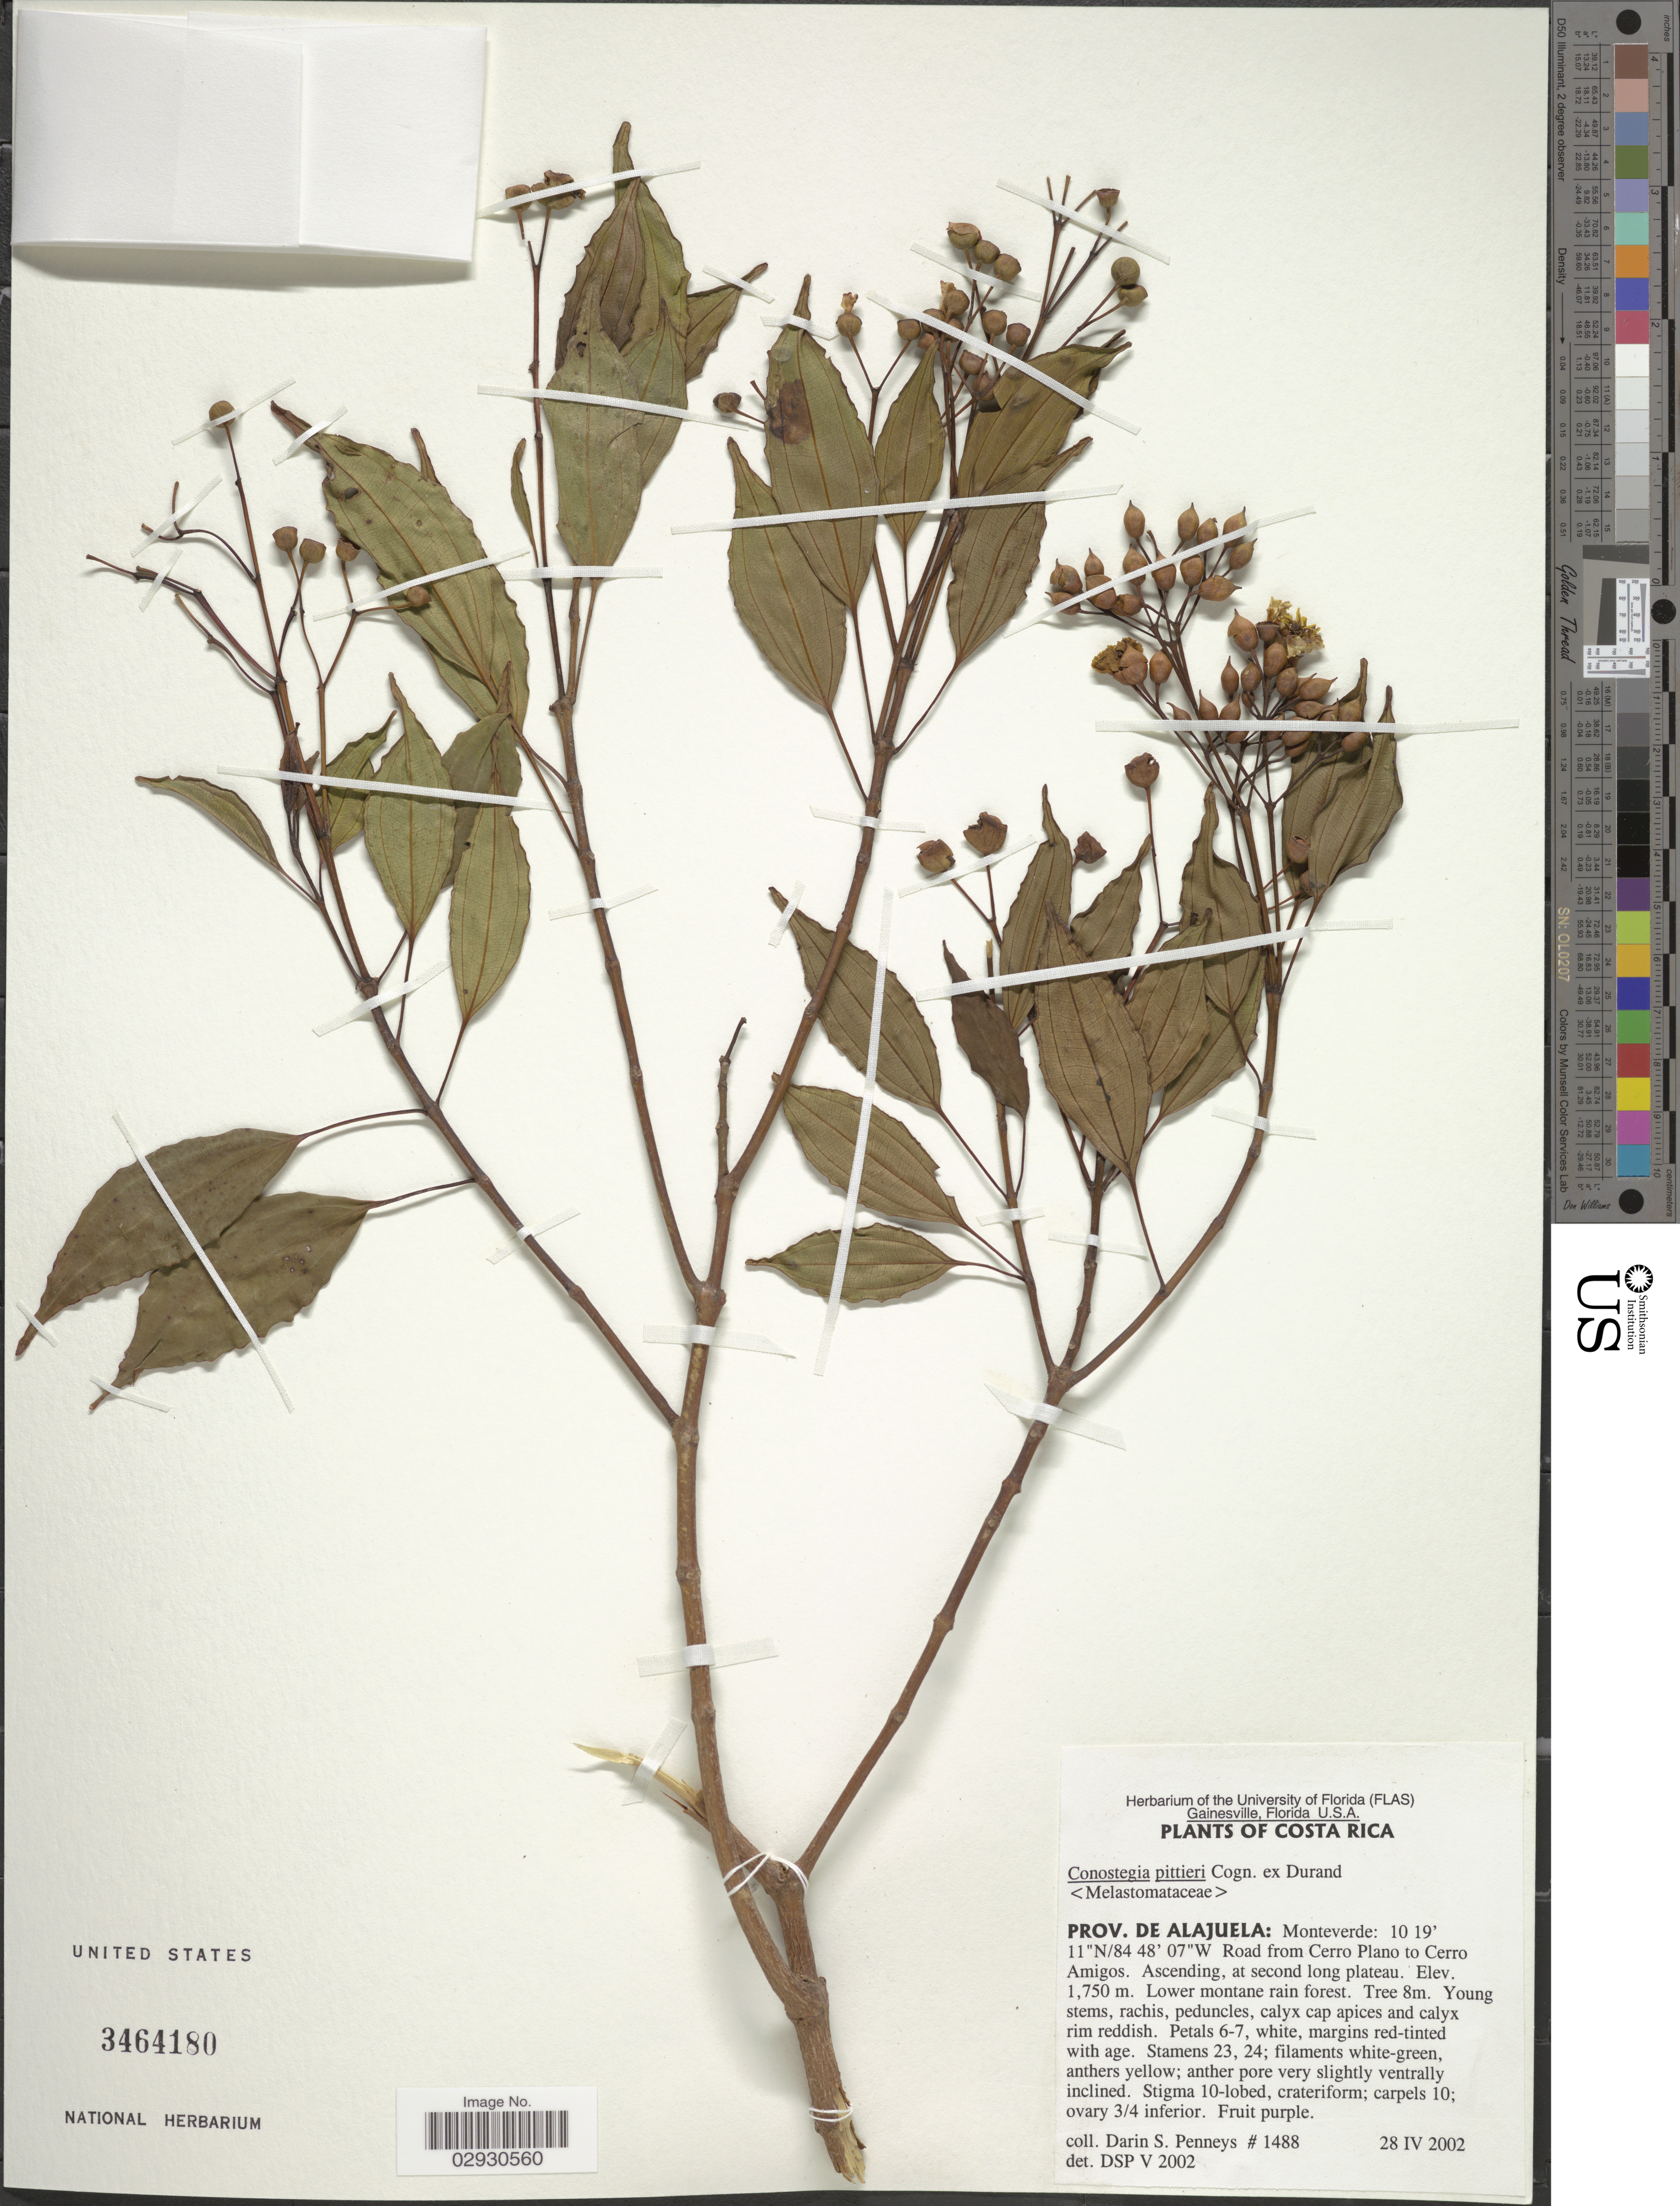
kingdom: Plantae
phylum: Tracheophyta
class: Magnoliopsida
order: Myrtales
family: Melastomataceae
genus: Conostegia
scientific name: Conostegia pittieri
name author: Cogn.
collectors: D. S. Penneys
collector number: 1488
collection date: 2002-04-28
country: Costa Rica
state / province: Alajuela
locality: Monteverde, Road from Cerro Plano to Cerro Amigos, Ascending, at second long plateau.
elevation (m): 1750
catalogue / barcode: US 3464180